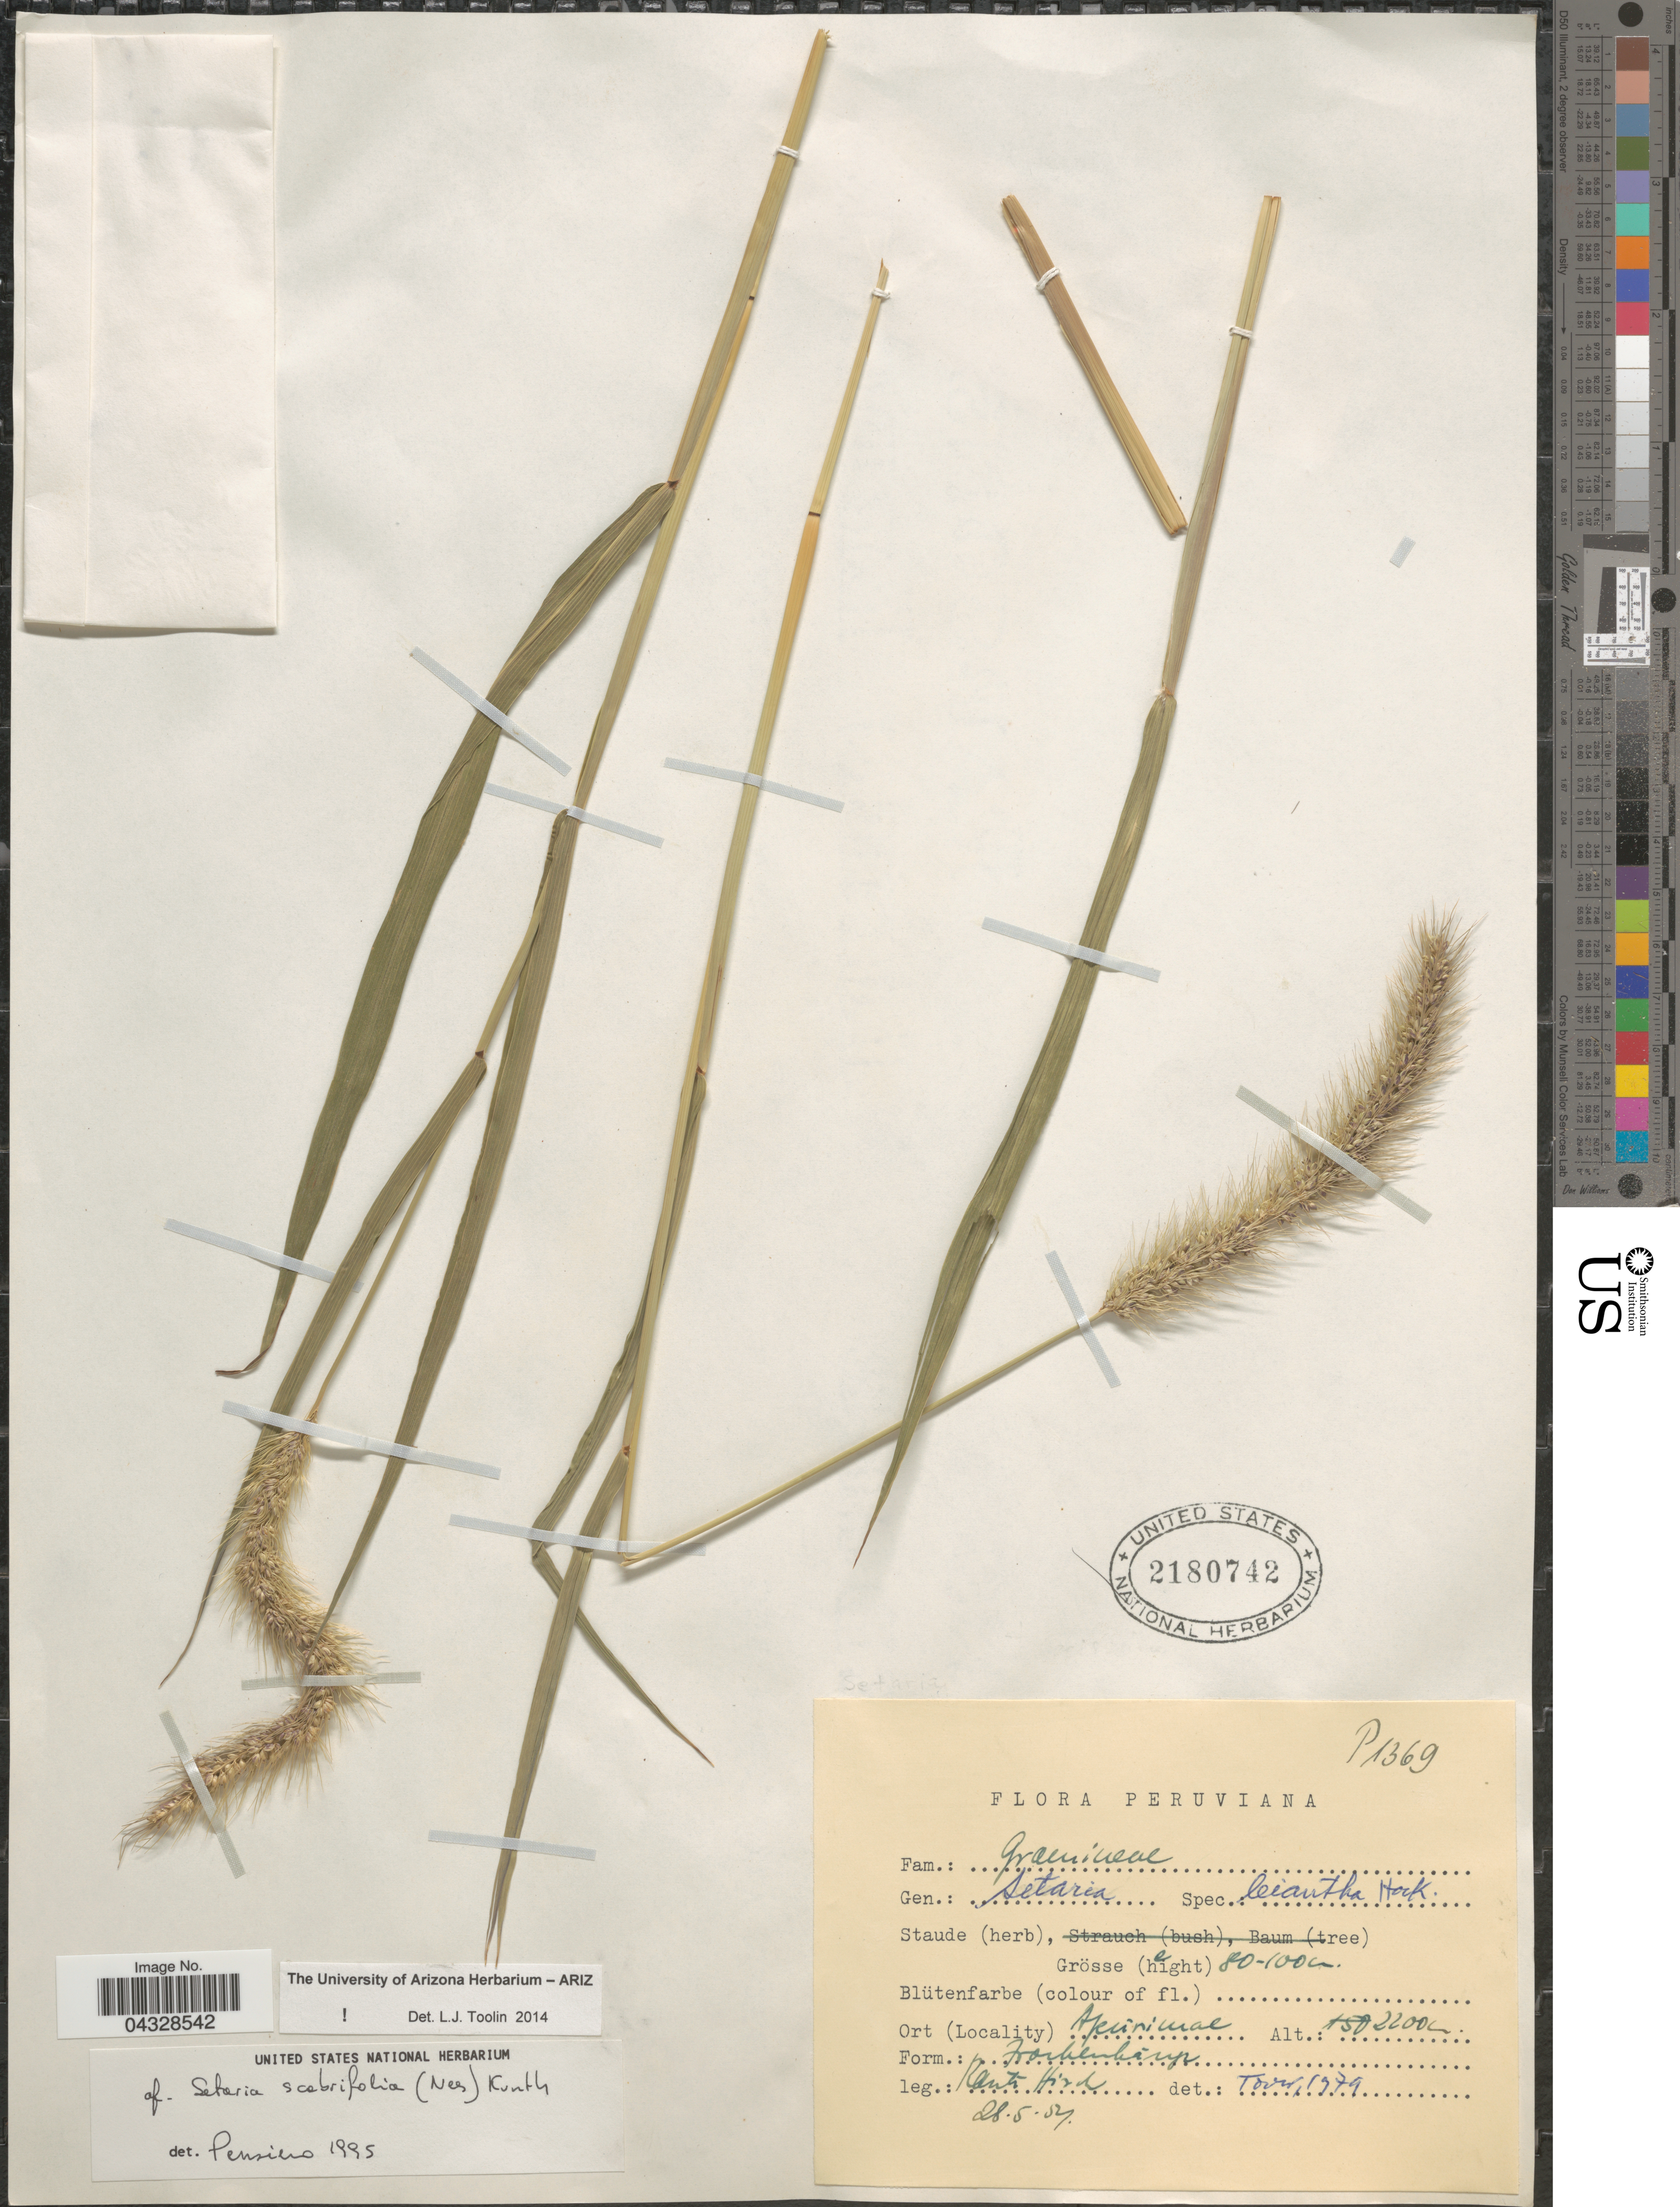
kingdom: Plantae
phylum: Tracheophyta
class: Liliopsida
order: Poales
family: Poaceae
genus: Setaria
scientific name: Setaria scabrifolia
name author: Kunth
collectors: W. Rauh & G. Hirsch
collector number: P1369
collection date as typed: Transcribed d/m/y: 28/5/57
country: Peru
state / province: Apurímac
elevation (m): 2200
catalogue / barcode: US 2180742